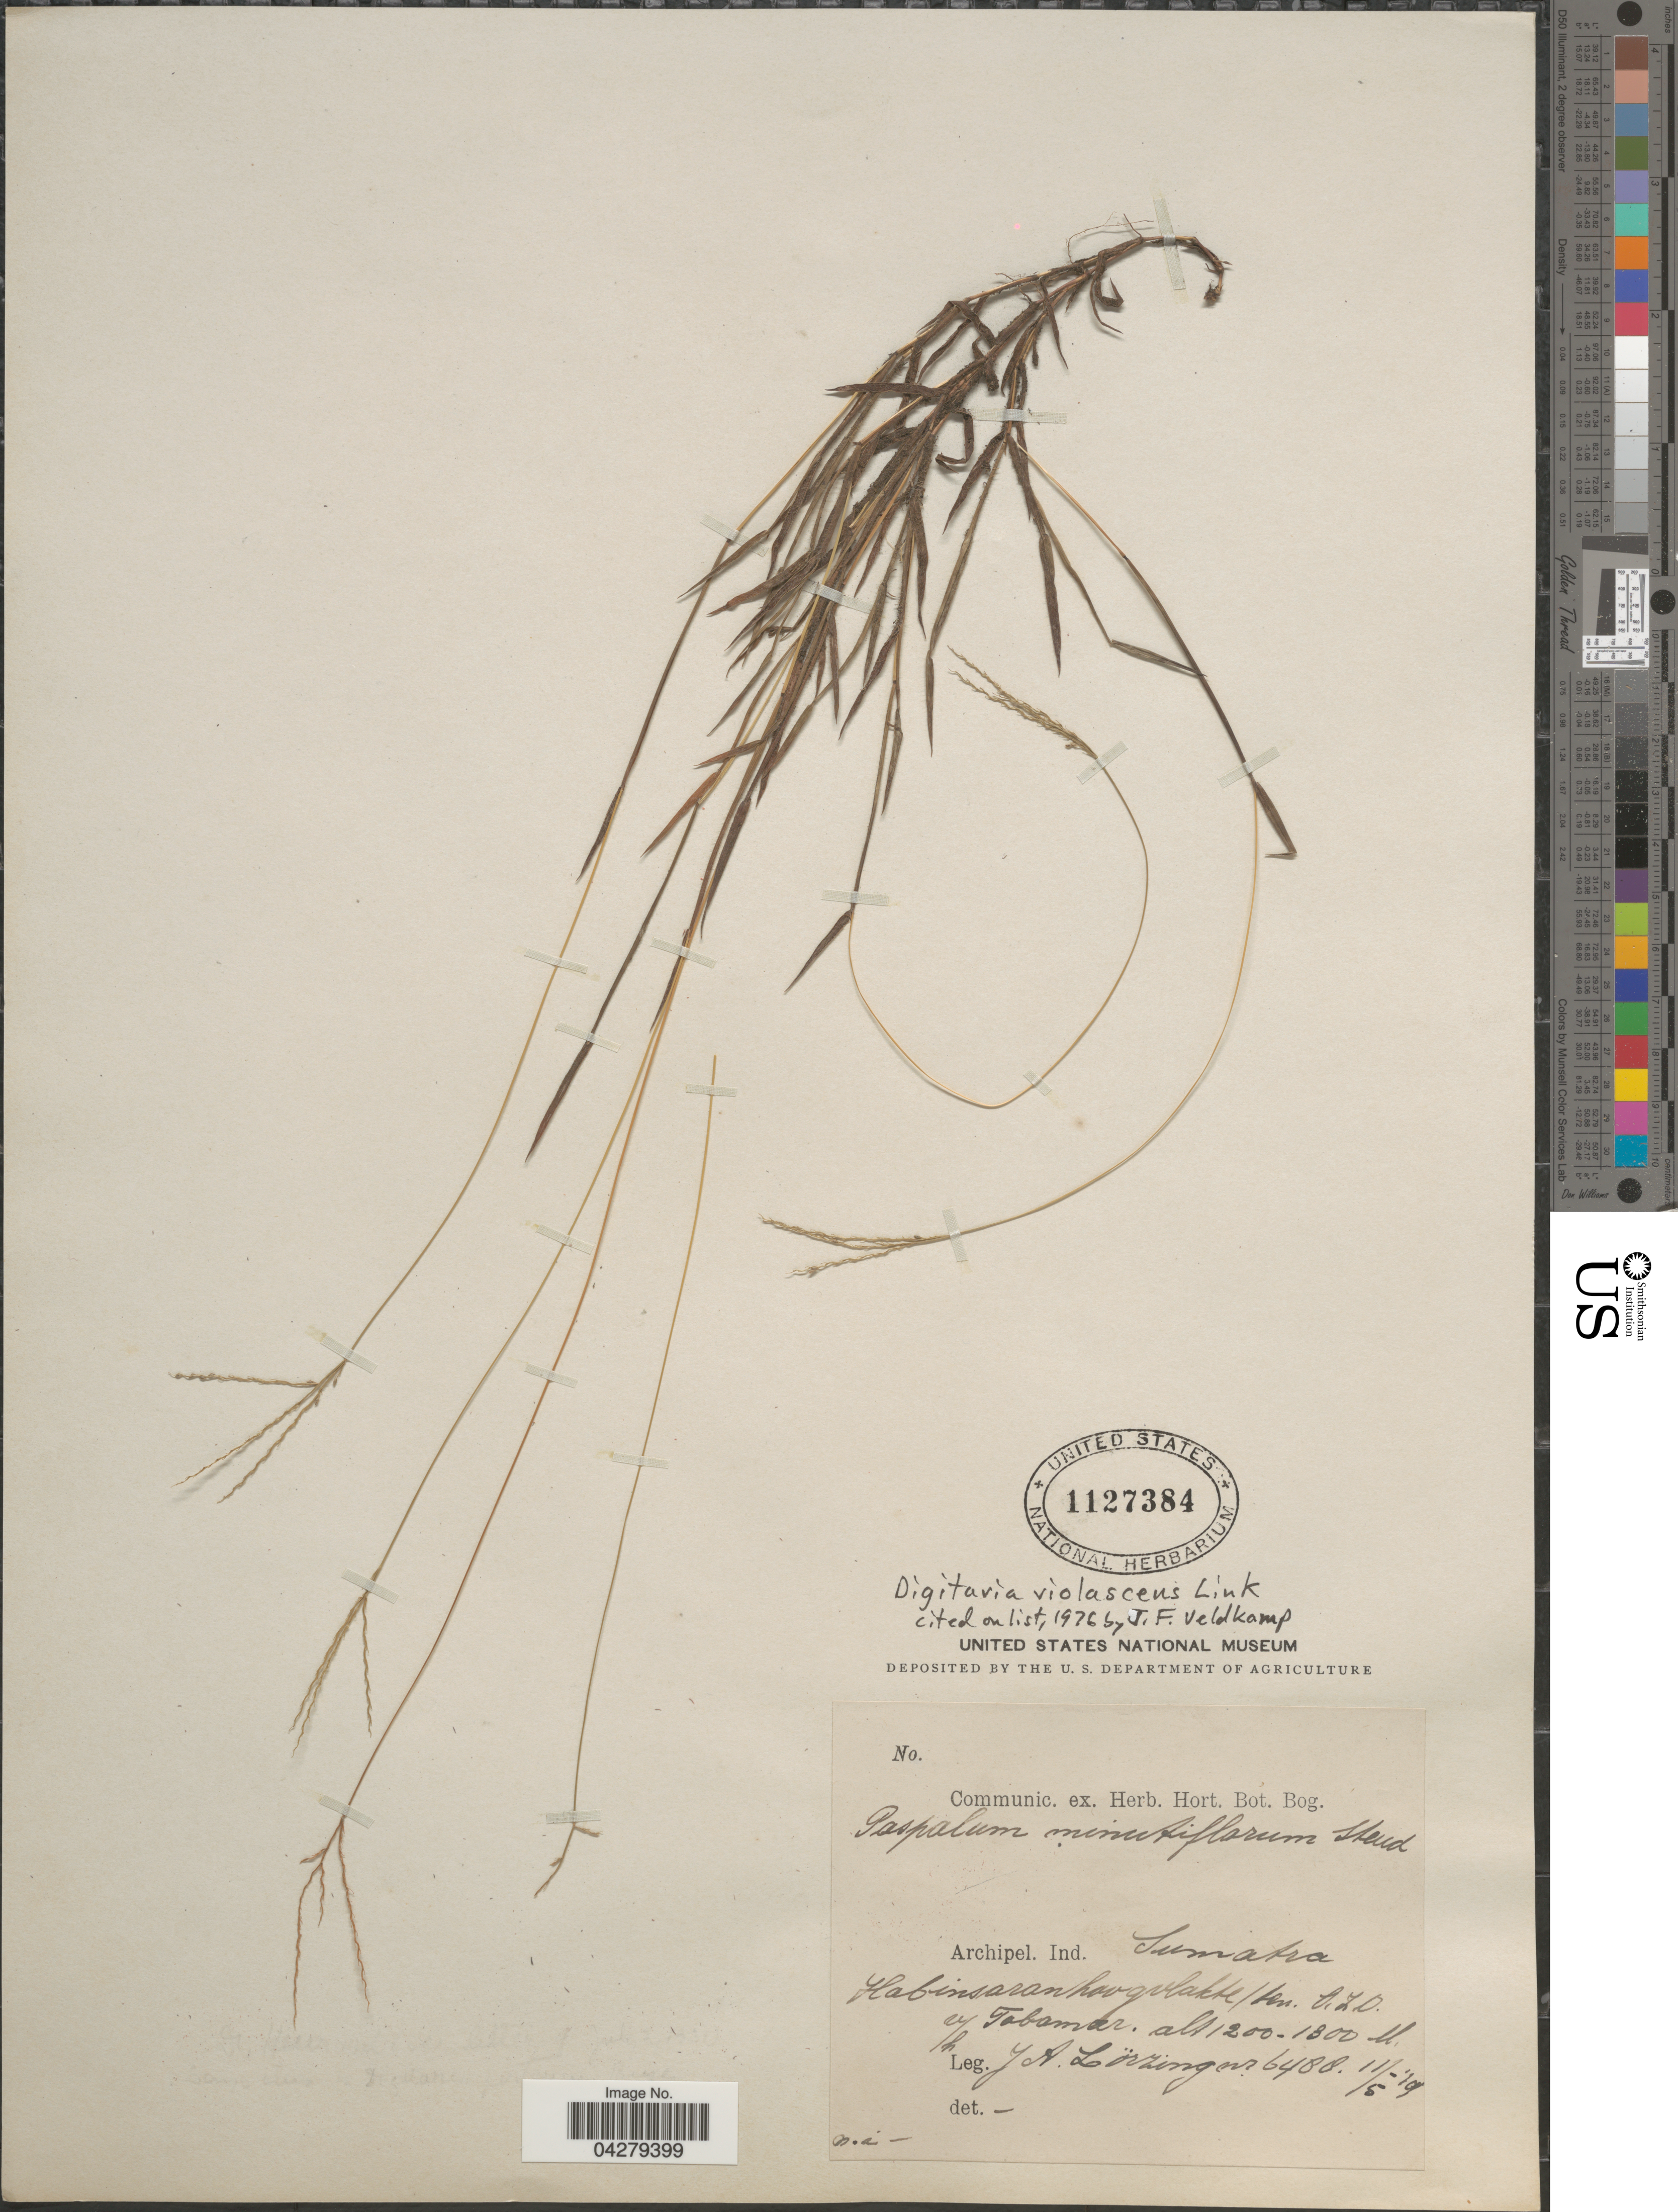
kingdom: Plantae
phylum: Tracheophyta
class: Liliopsida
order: Poales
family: Poaceae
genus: Digitaria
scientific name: Digitaria violascens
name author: Link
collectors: J. Lorzing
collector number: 6488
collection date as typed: Transcribed d/m/y: 11/5/19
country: Indonesia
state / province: Sumatra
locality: Archipel. Ind. Habinsaran h [illegible text]/ ten C.Z.O. v/h Tabamar.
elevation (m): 1200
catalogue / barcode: US 1127384